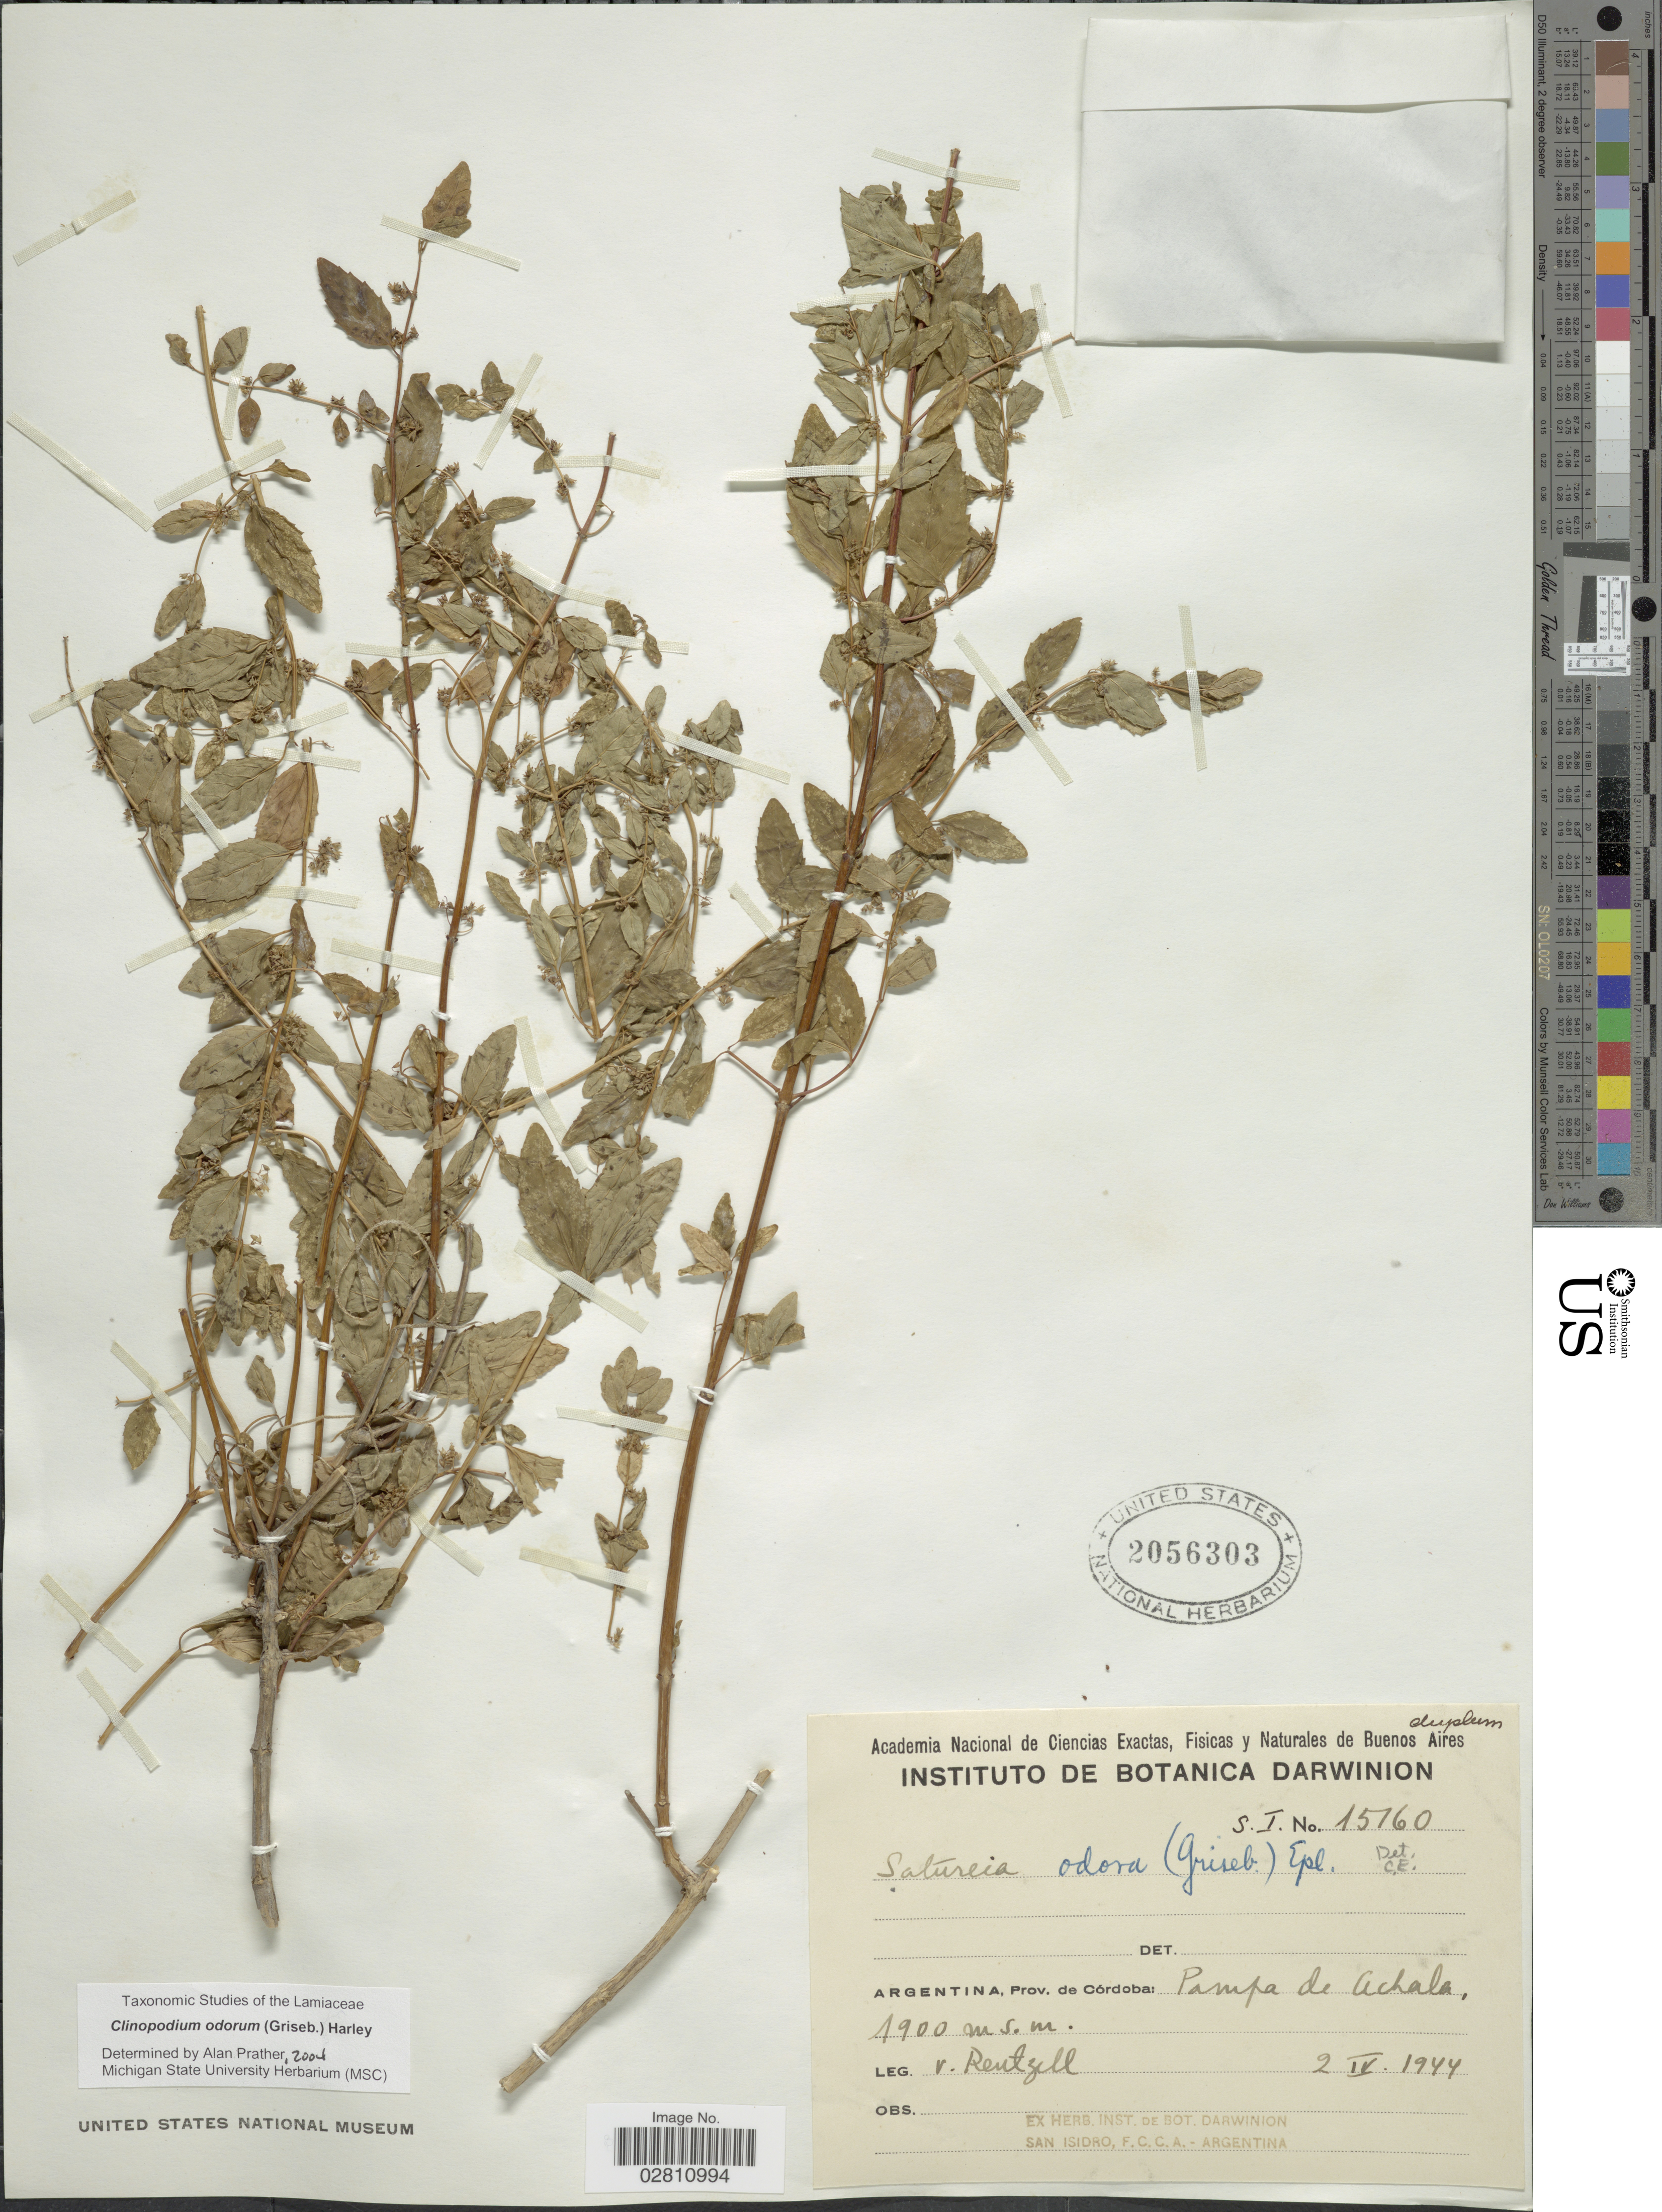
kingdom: Plantae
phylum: Tracheophyta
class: Magnoliopsida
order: Lamiales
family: Lamiaceae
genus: Clinopodium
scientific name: Clinopodium odorum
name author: (Griseb.) Harley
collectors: I. von Rentzell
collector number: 15160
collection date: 1944-04-02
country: Argentina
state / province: Cordoba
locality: Prov. de Córdoba: Pampa de Achala.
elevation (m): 1900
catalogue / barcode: US 2056303